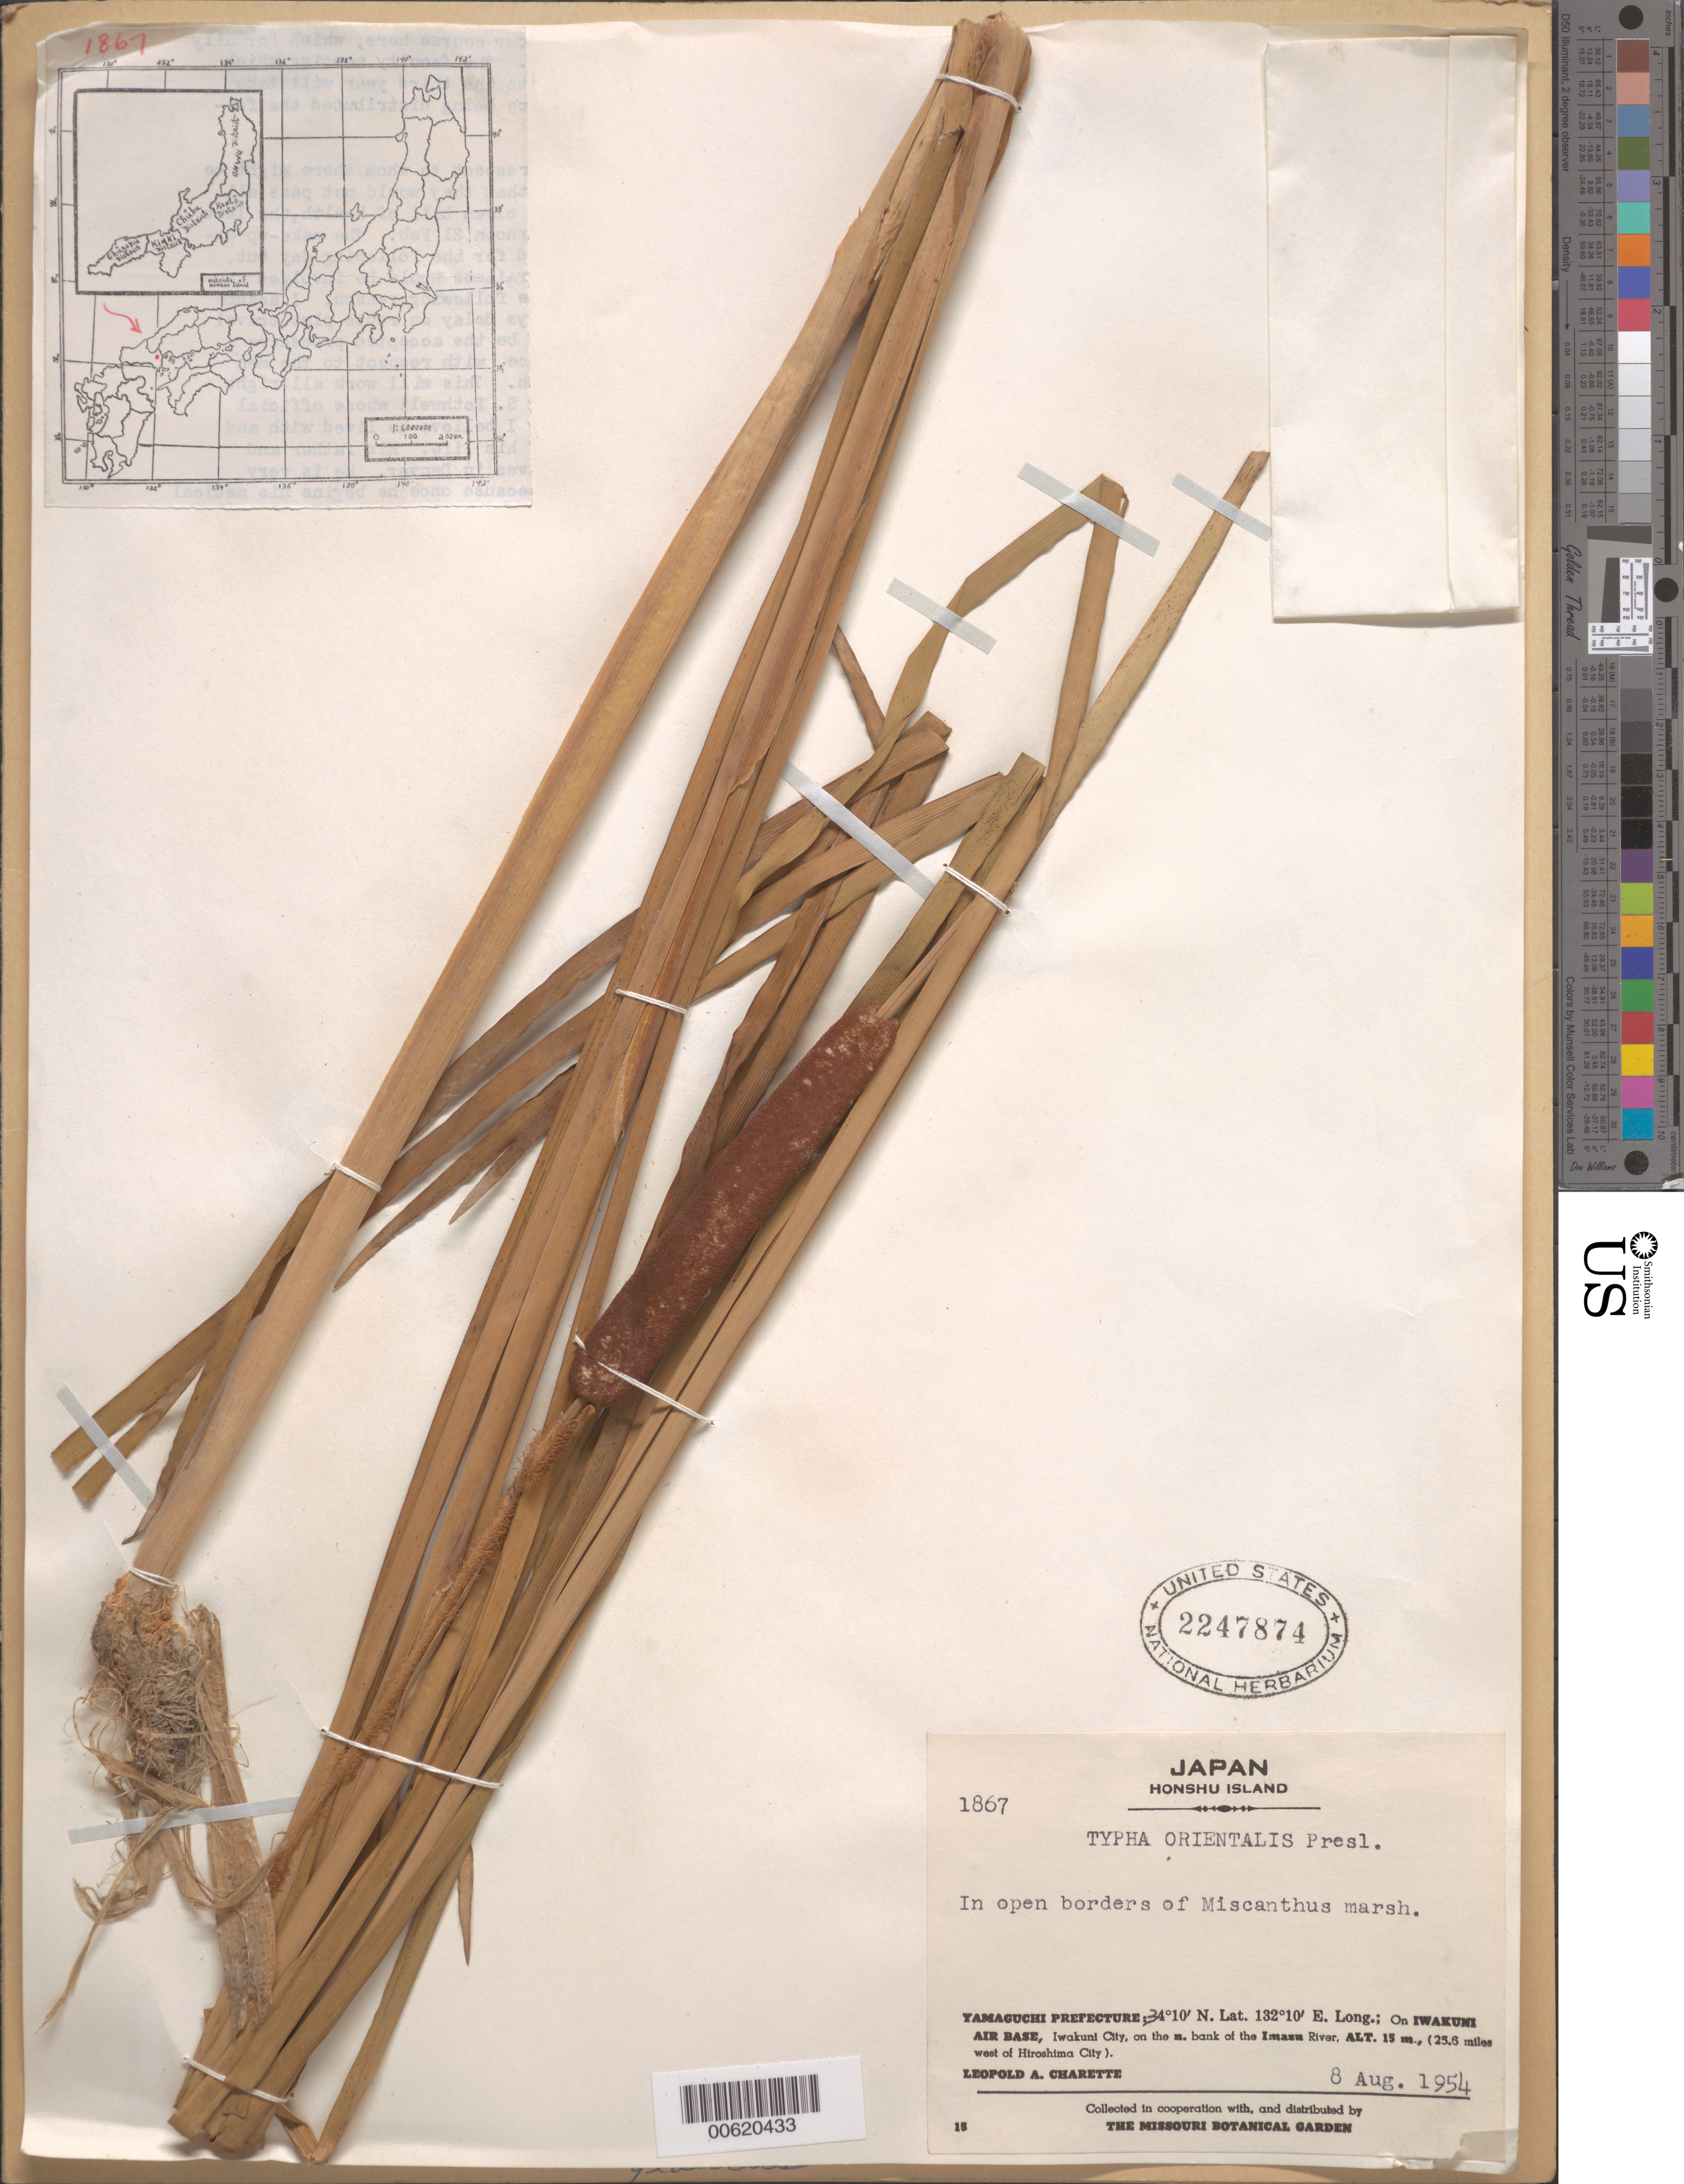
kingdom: Plantae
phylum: Tracheophyta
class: Liliopsida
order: Poales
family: Typhaceae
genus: Typha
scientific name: Typha orientalis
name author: C. Presl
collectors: L. A. Charette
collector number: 1867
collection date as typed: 08 Aug 1954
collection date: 1954-08-08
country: Japan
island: Honshu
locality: Yamaguci Prefecture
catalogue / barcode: US 2247874